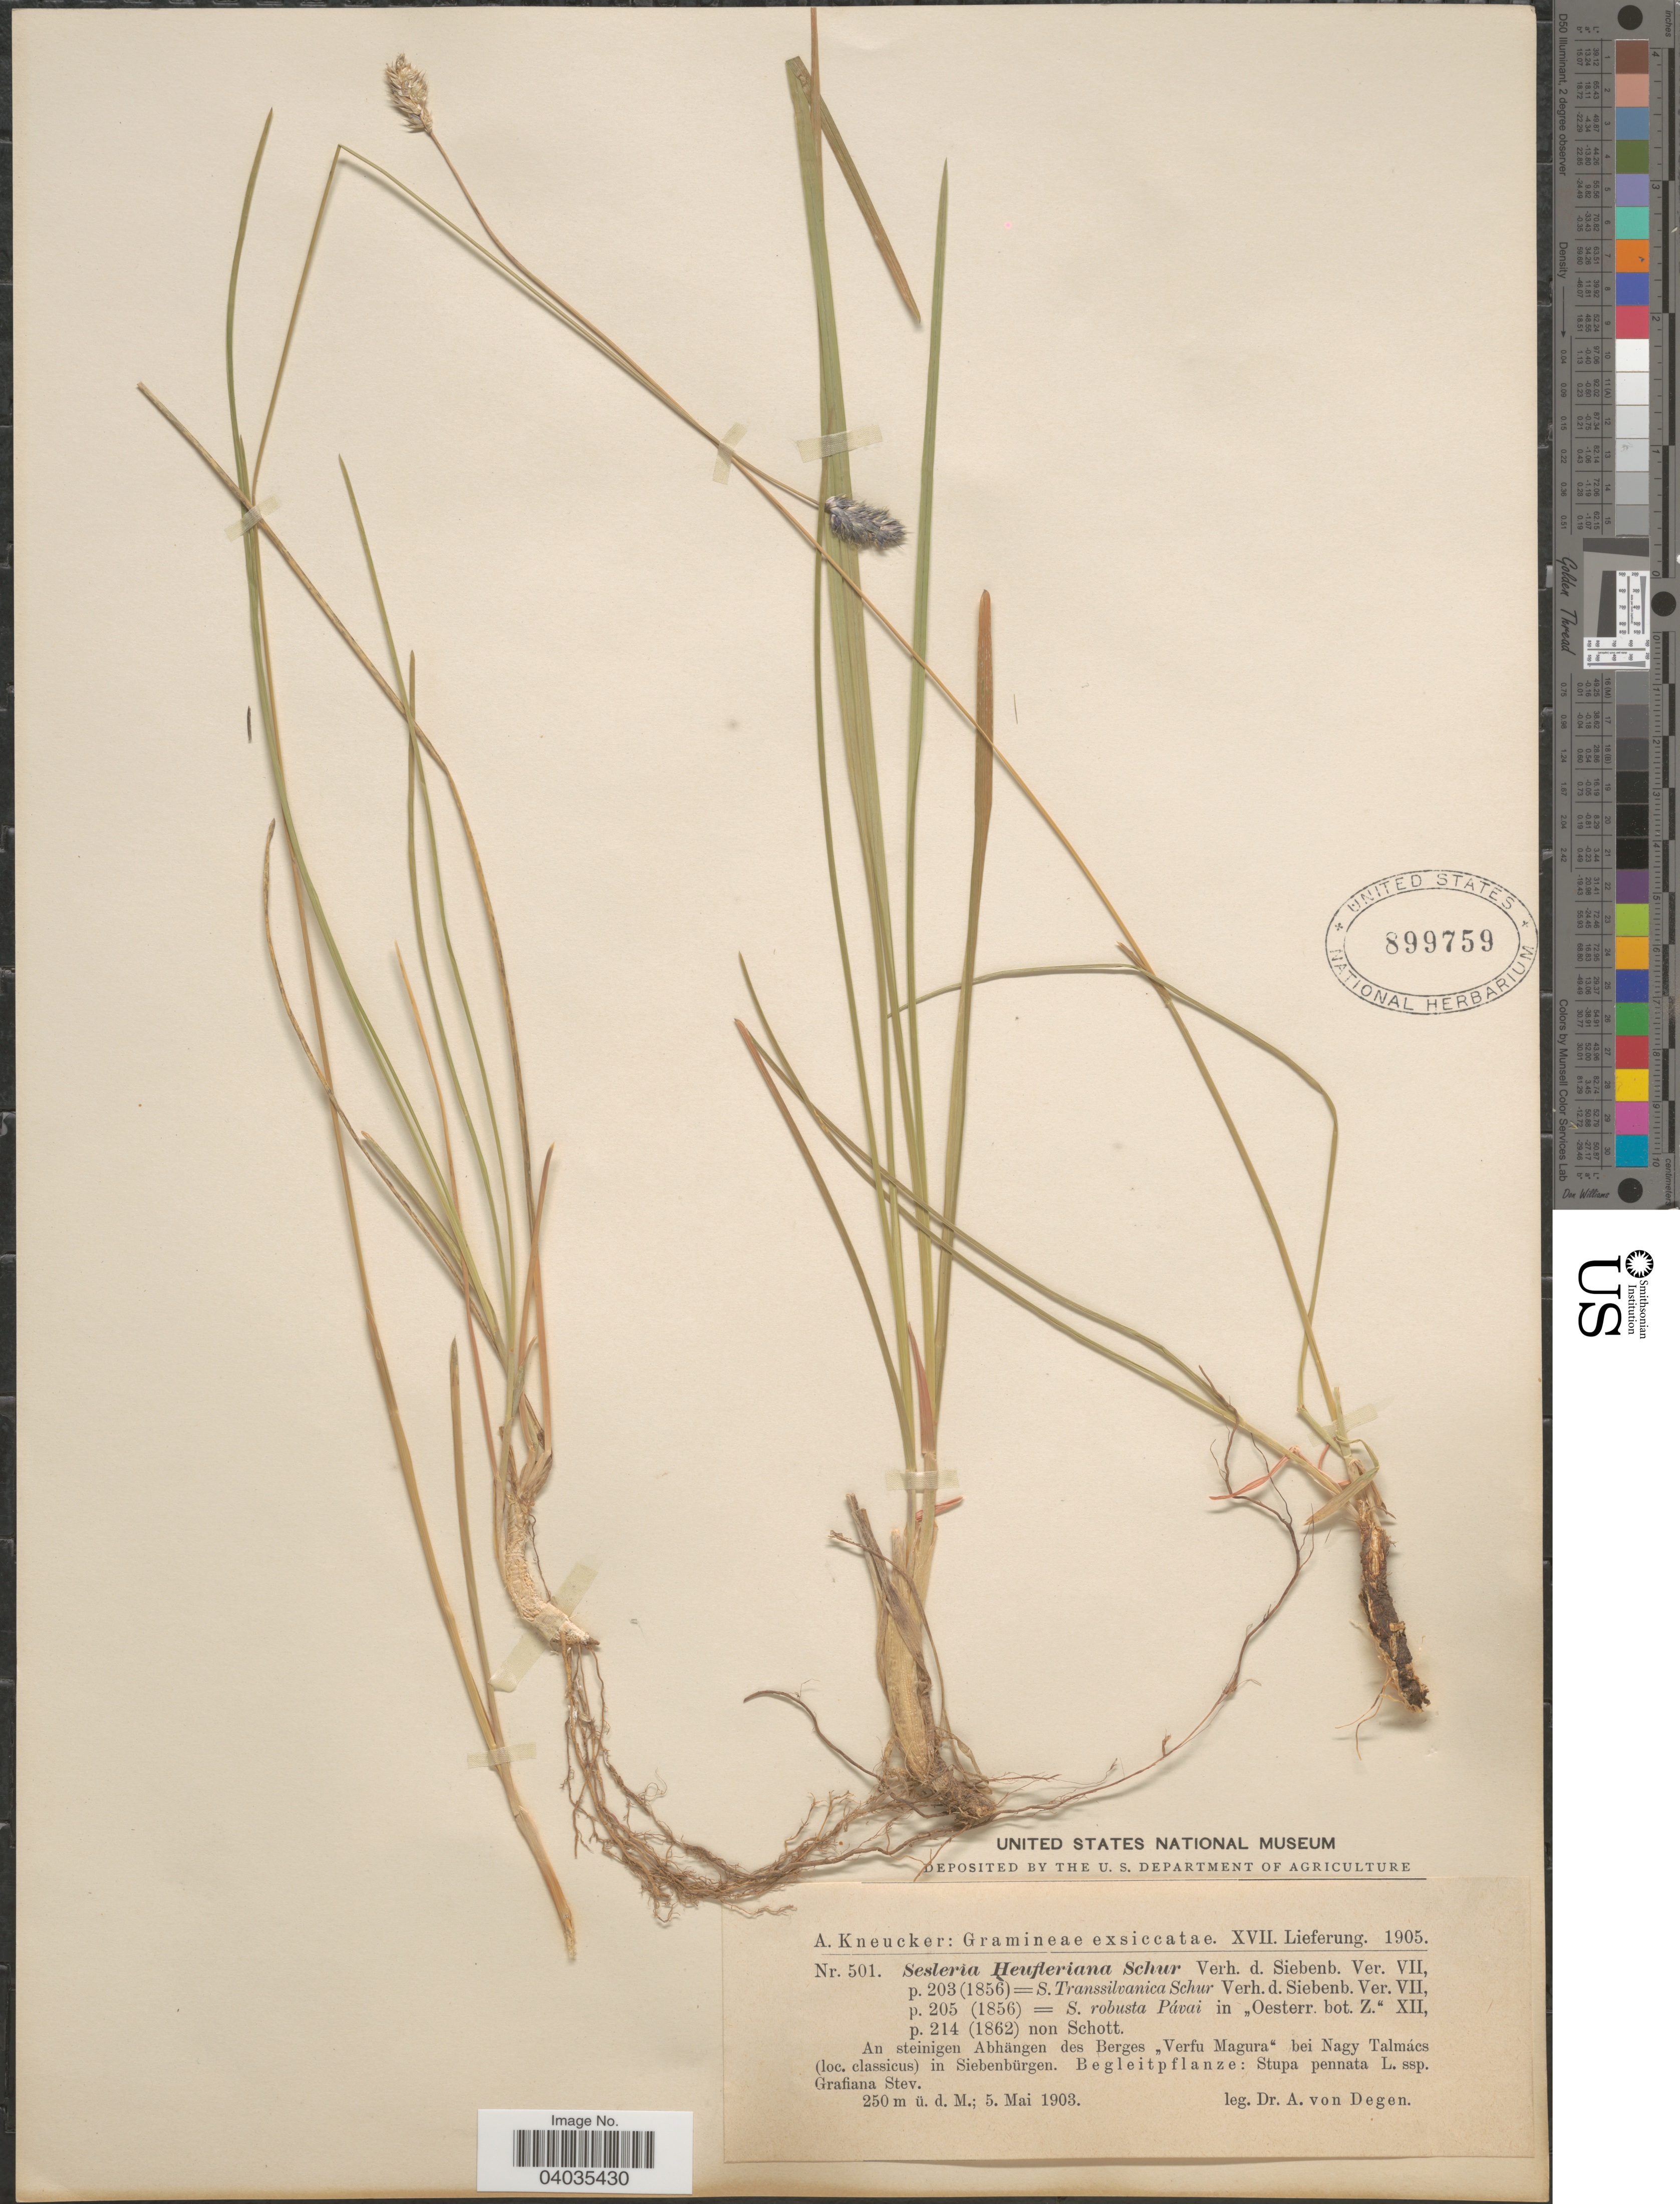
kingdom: Plantae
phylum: Tracheophyta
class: Liliopsida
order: Poales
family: Poaceae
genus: Sesleria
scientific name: Sesleria heufleriana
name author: Schur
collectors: A. von Degen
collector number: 501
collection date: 1903-05-05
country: Romania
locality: An steinigen Abhängen des Berges "Verfu Magura" bei Nagy Talmács (loc. classicus) in Siebenbürgen.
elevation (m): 250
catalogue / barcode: US 899759